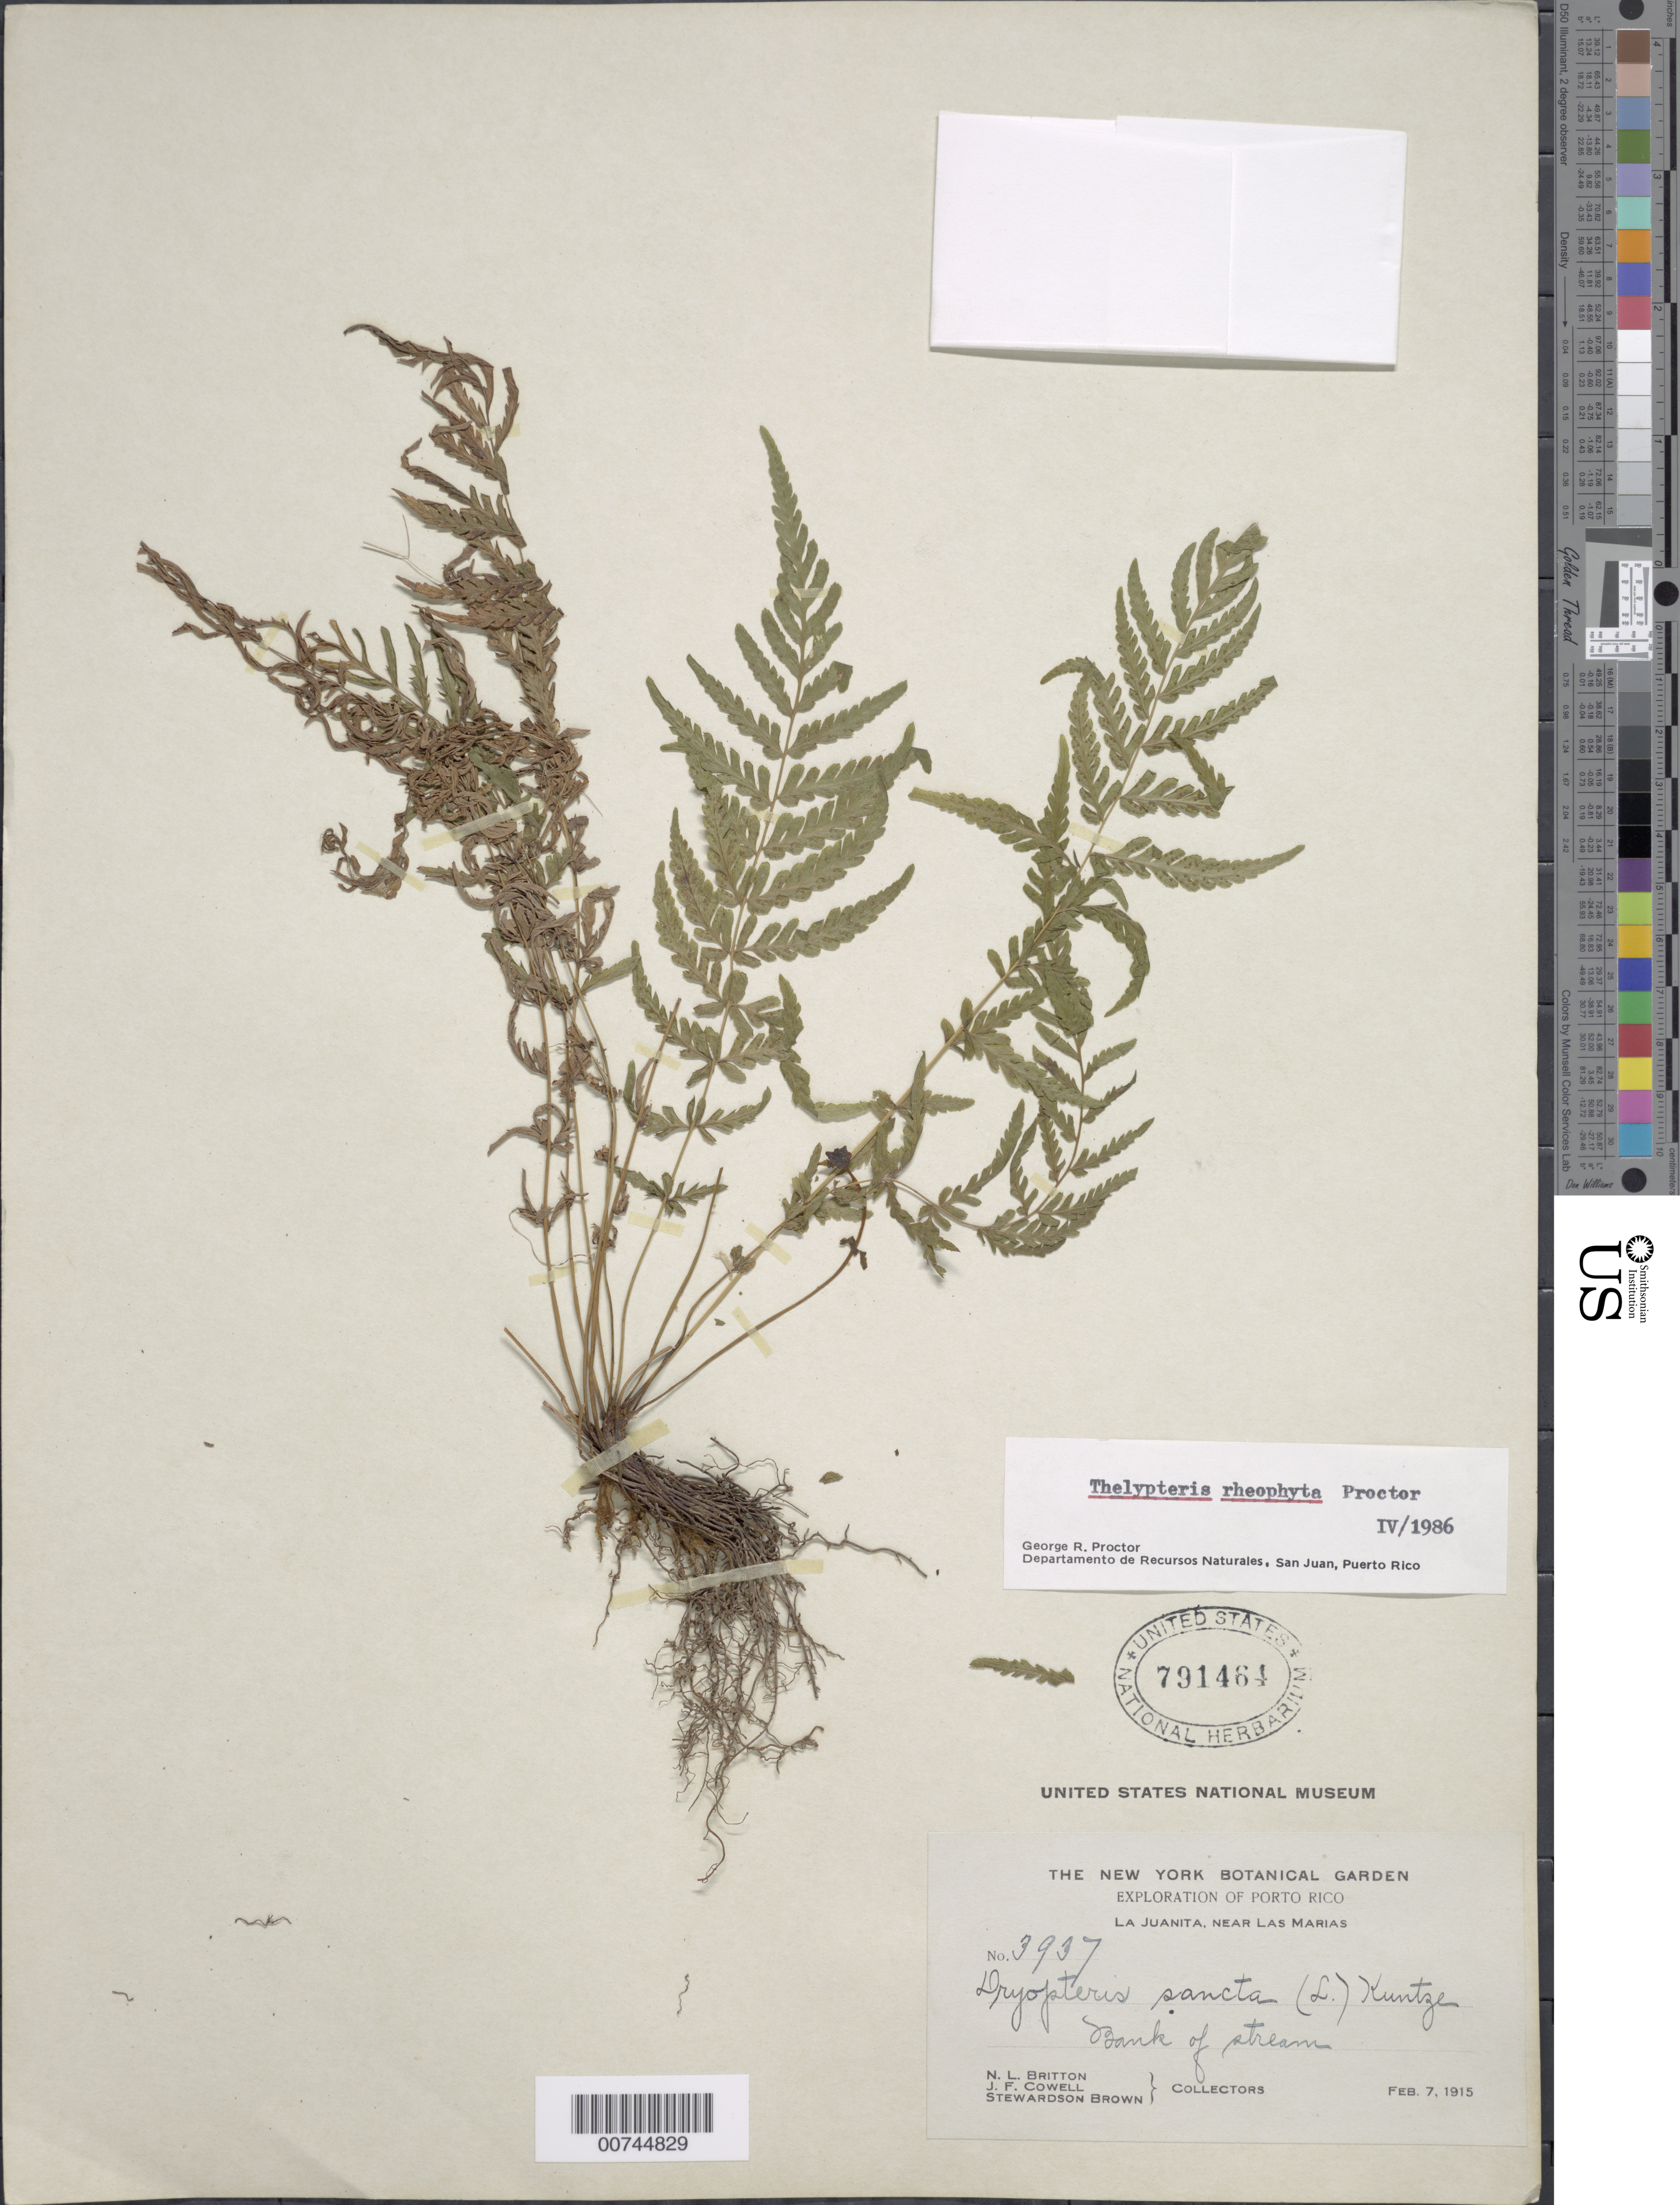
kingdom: Plantae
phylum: Tracheophyta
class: Polypodiopsida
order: Polypodiales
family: Thelypteridaceae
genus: Amauropelta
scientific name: Amauropelta rheophyta (Proctor) comb. nov., ined 2015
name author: (Proctor)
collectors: N. Britton, J. F. Cowell & S. Brown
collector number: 3937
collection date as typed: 07 Feb 1915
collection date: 1915-02-07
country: Puerto Rico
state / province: Las Marías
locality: La Juanita, near Las Marias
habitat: Bank of stream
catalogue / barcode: US 791464